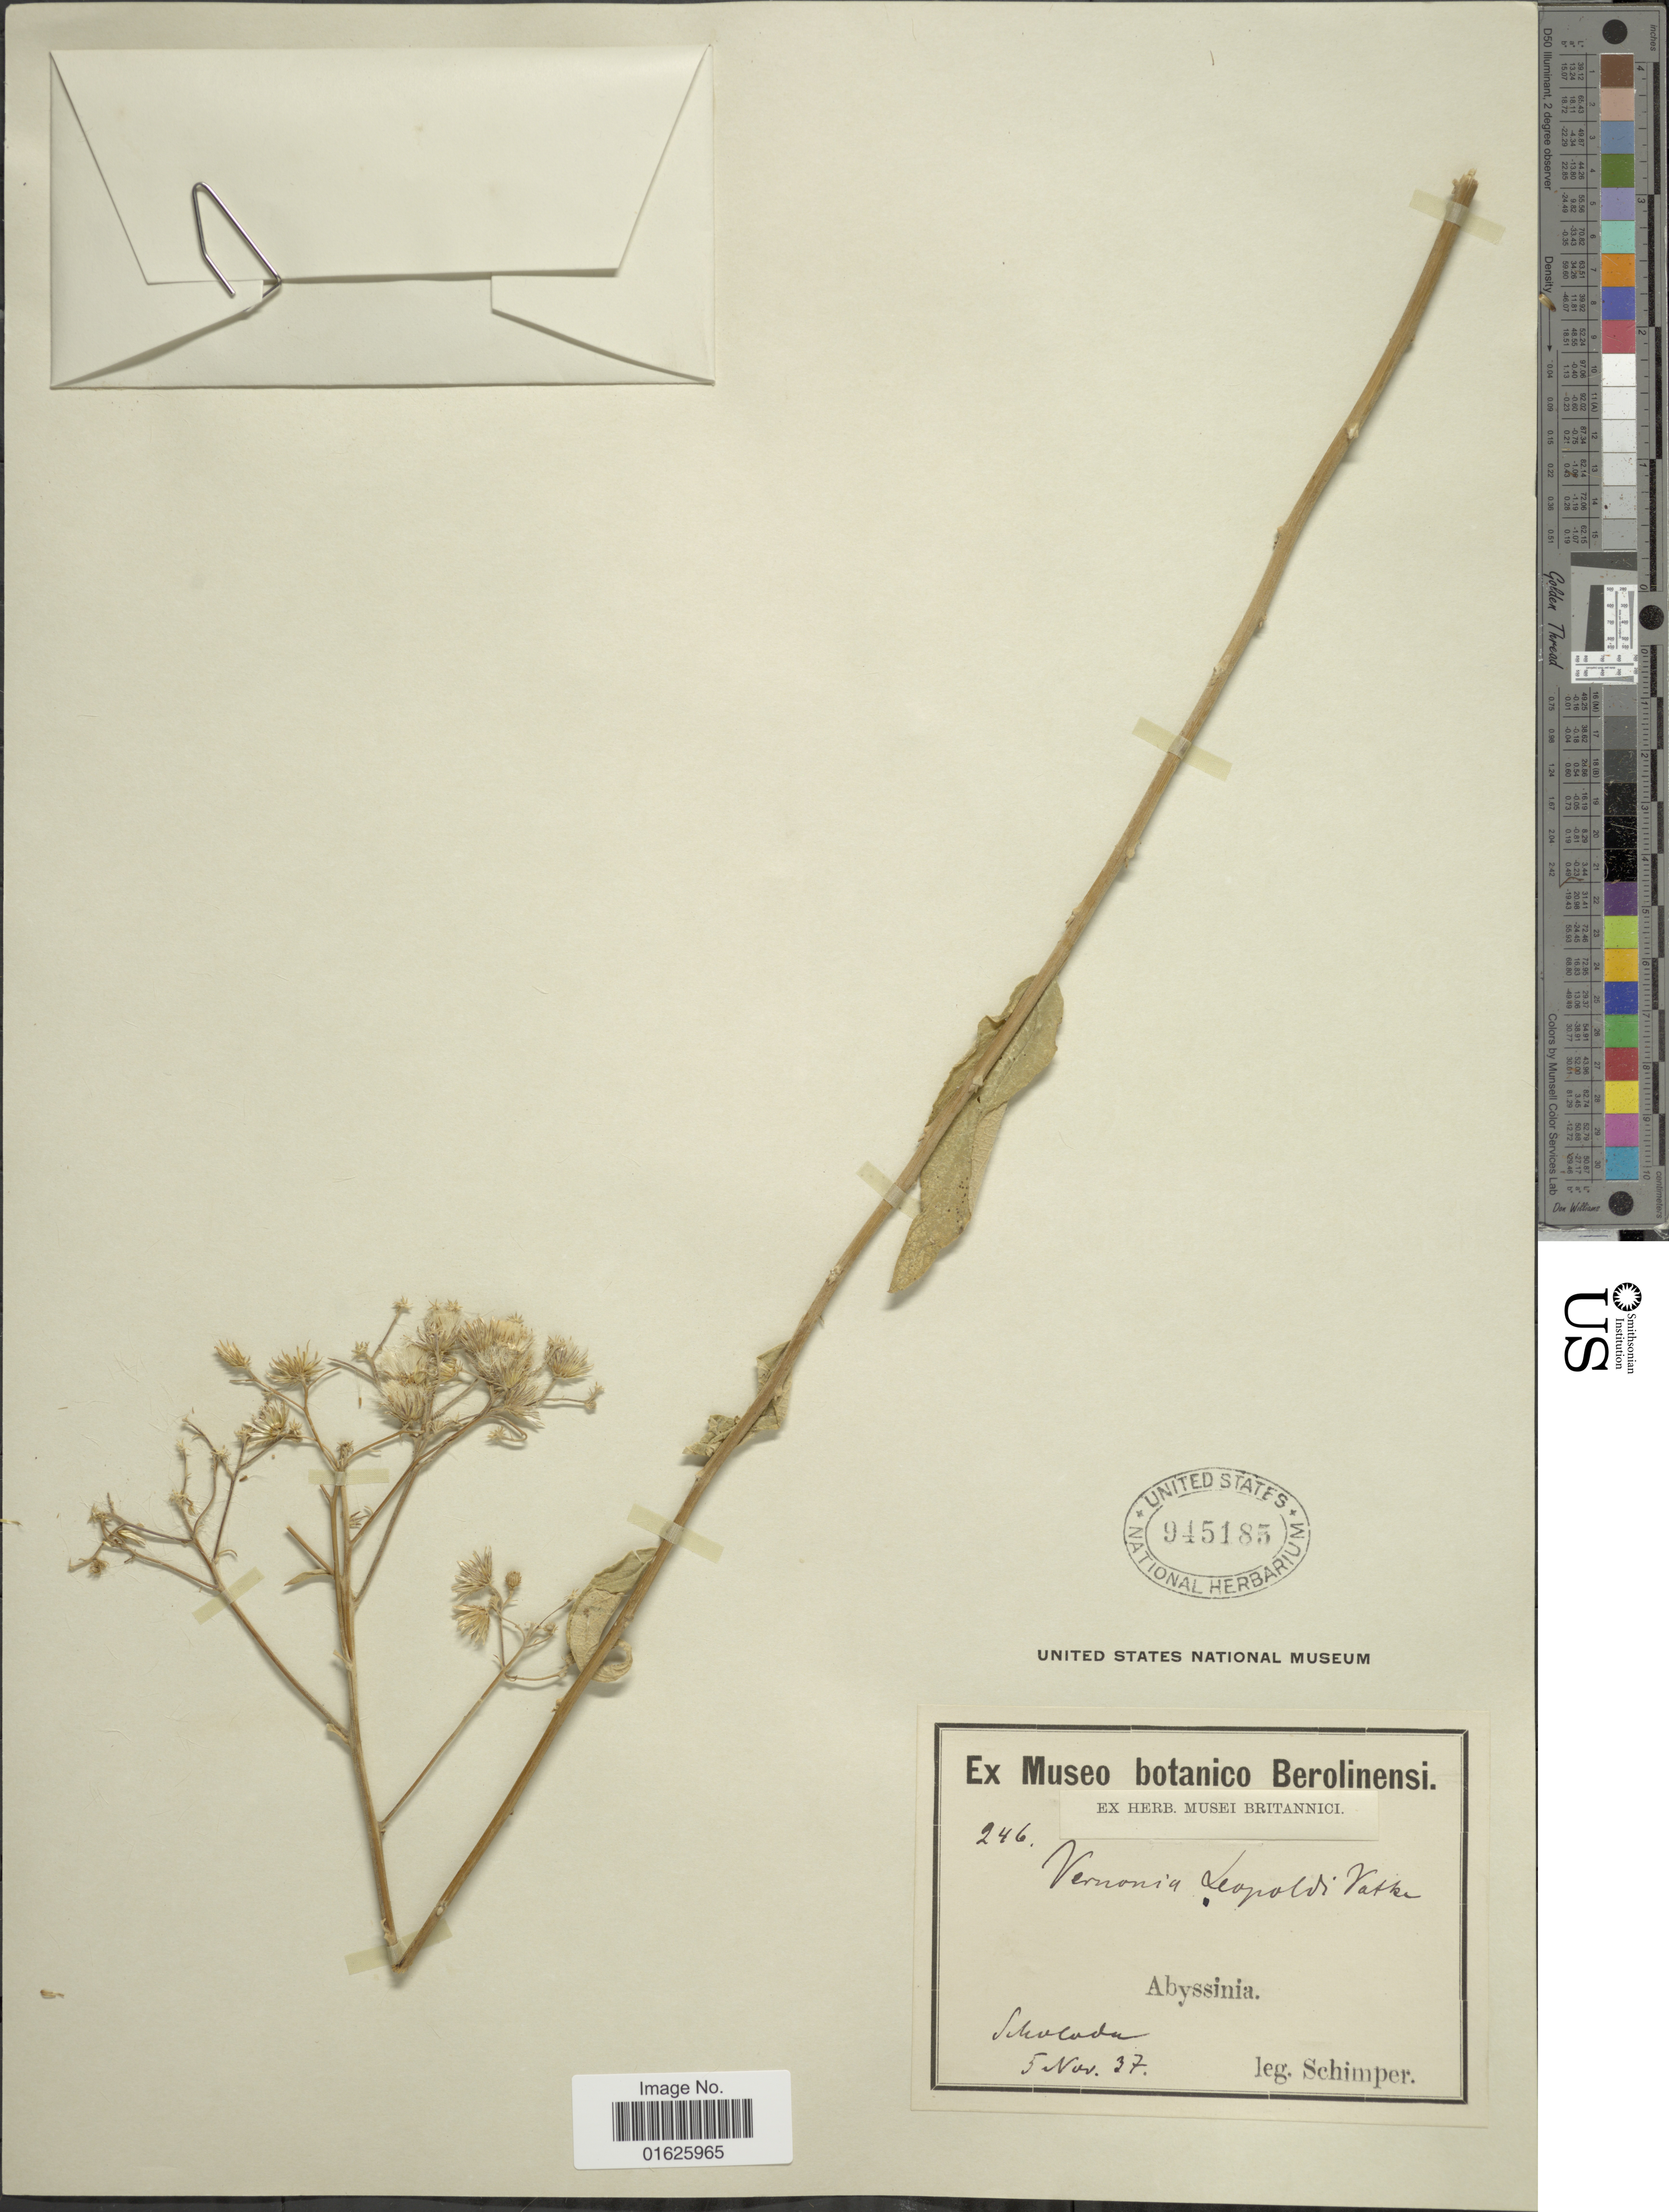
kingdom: Plantae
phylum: Tracheophyta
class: Magnoliopsida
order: Asterales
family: Asteraceae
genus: Orbivestus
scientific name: Orbivestus leopoldii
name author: (Vatke) H. Rob.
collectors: -. Schimper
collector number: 246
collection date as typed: Transcribed d/m/y: 5/11/37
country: Eritrea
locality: Abyssinia, Scholoda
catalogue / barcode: US 945185